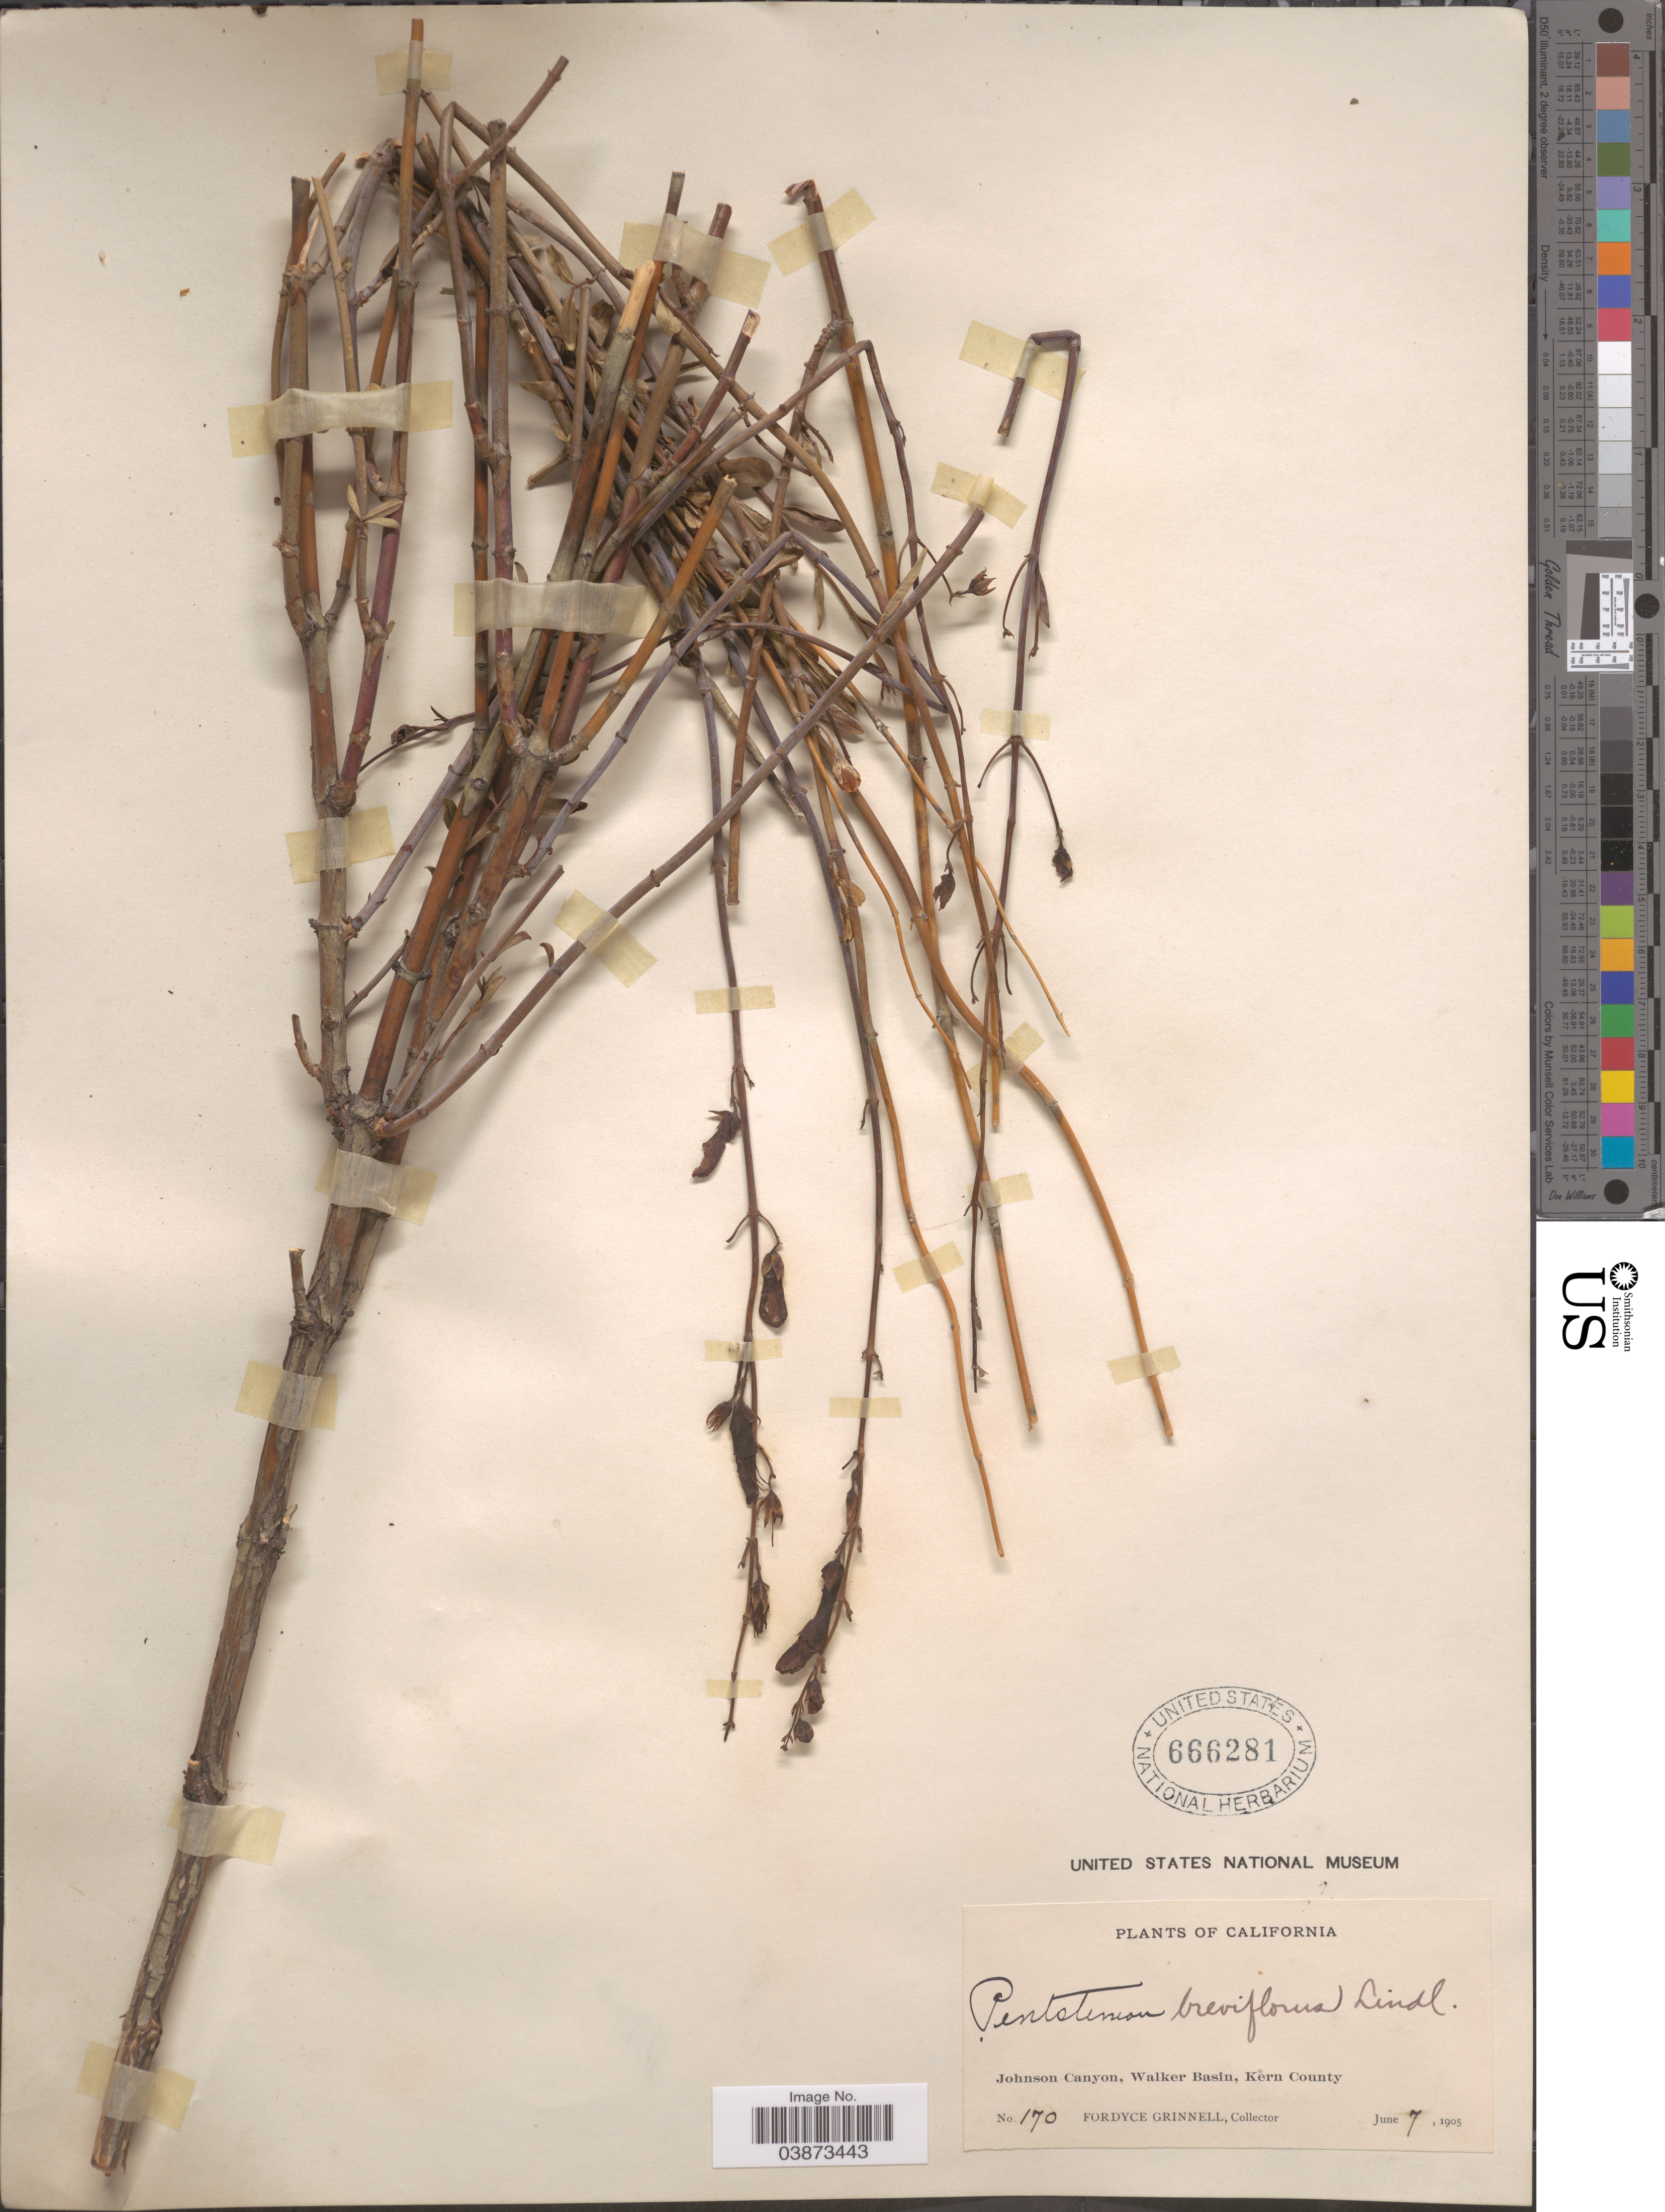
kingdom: Plantae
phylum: Tracheophyta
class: Magnoliopsida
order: Lamiales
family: Plantaginaceae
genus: Penstemon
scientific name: Penstemon breviflorus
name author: Lindl.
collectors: F. Grinnell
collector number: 170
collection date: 1905-06-07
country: United States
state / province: California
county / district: Kern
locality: Johnson Canyon, Walker Basin, Kern County.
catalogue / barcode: US 666281